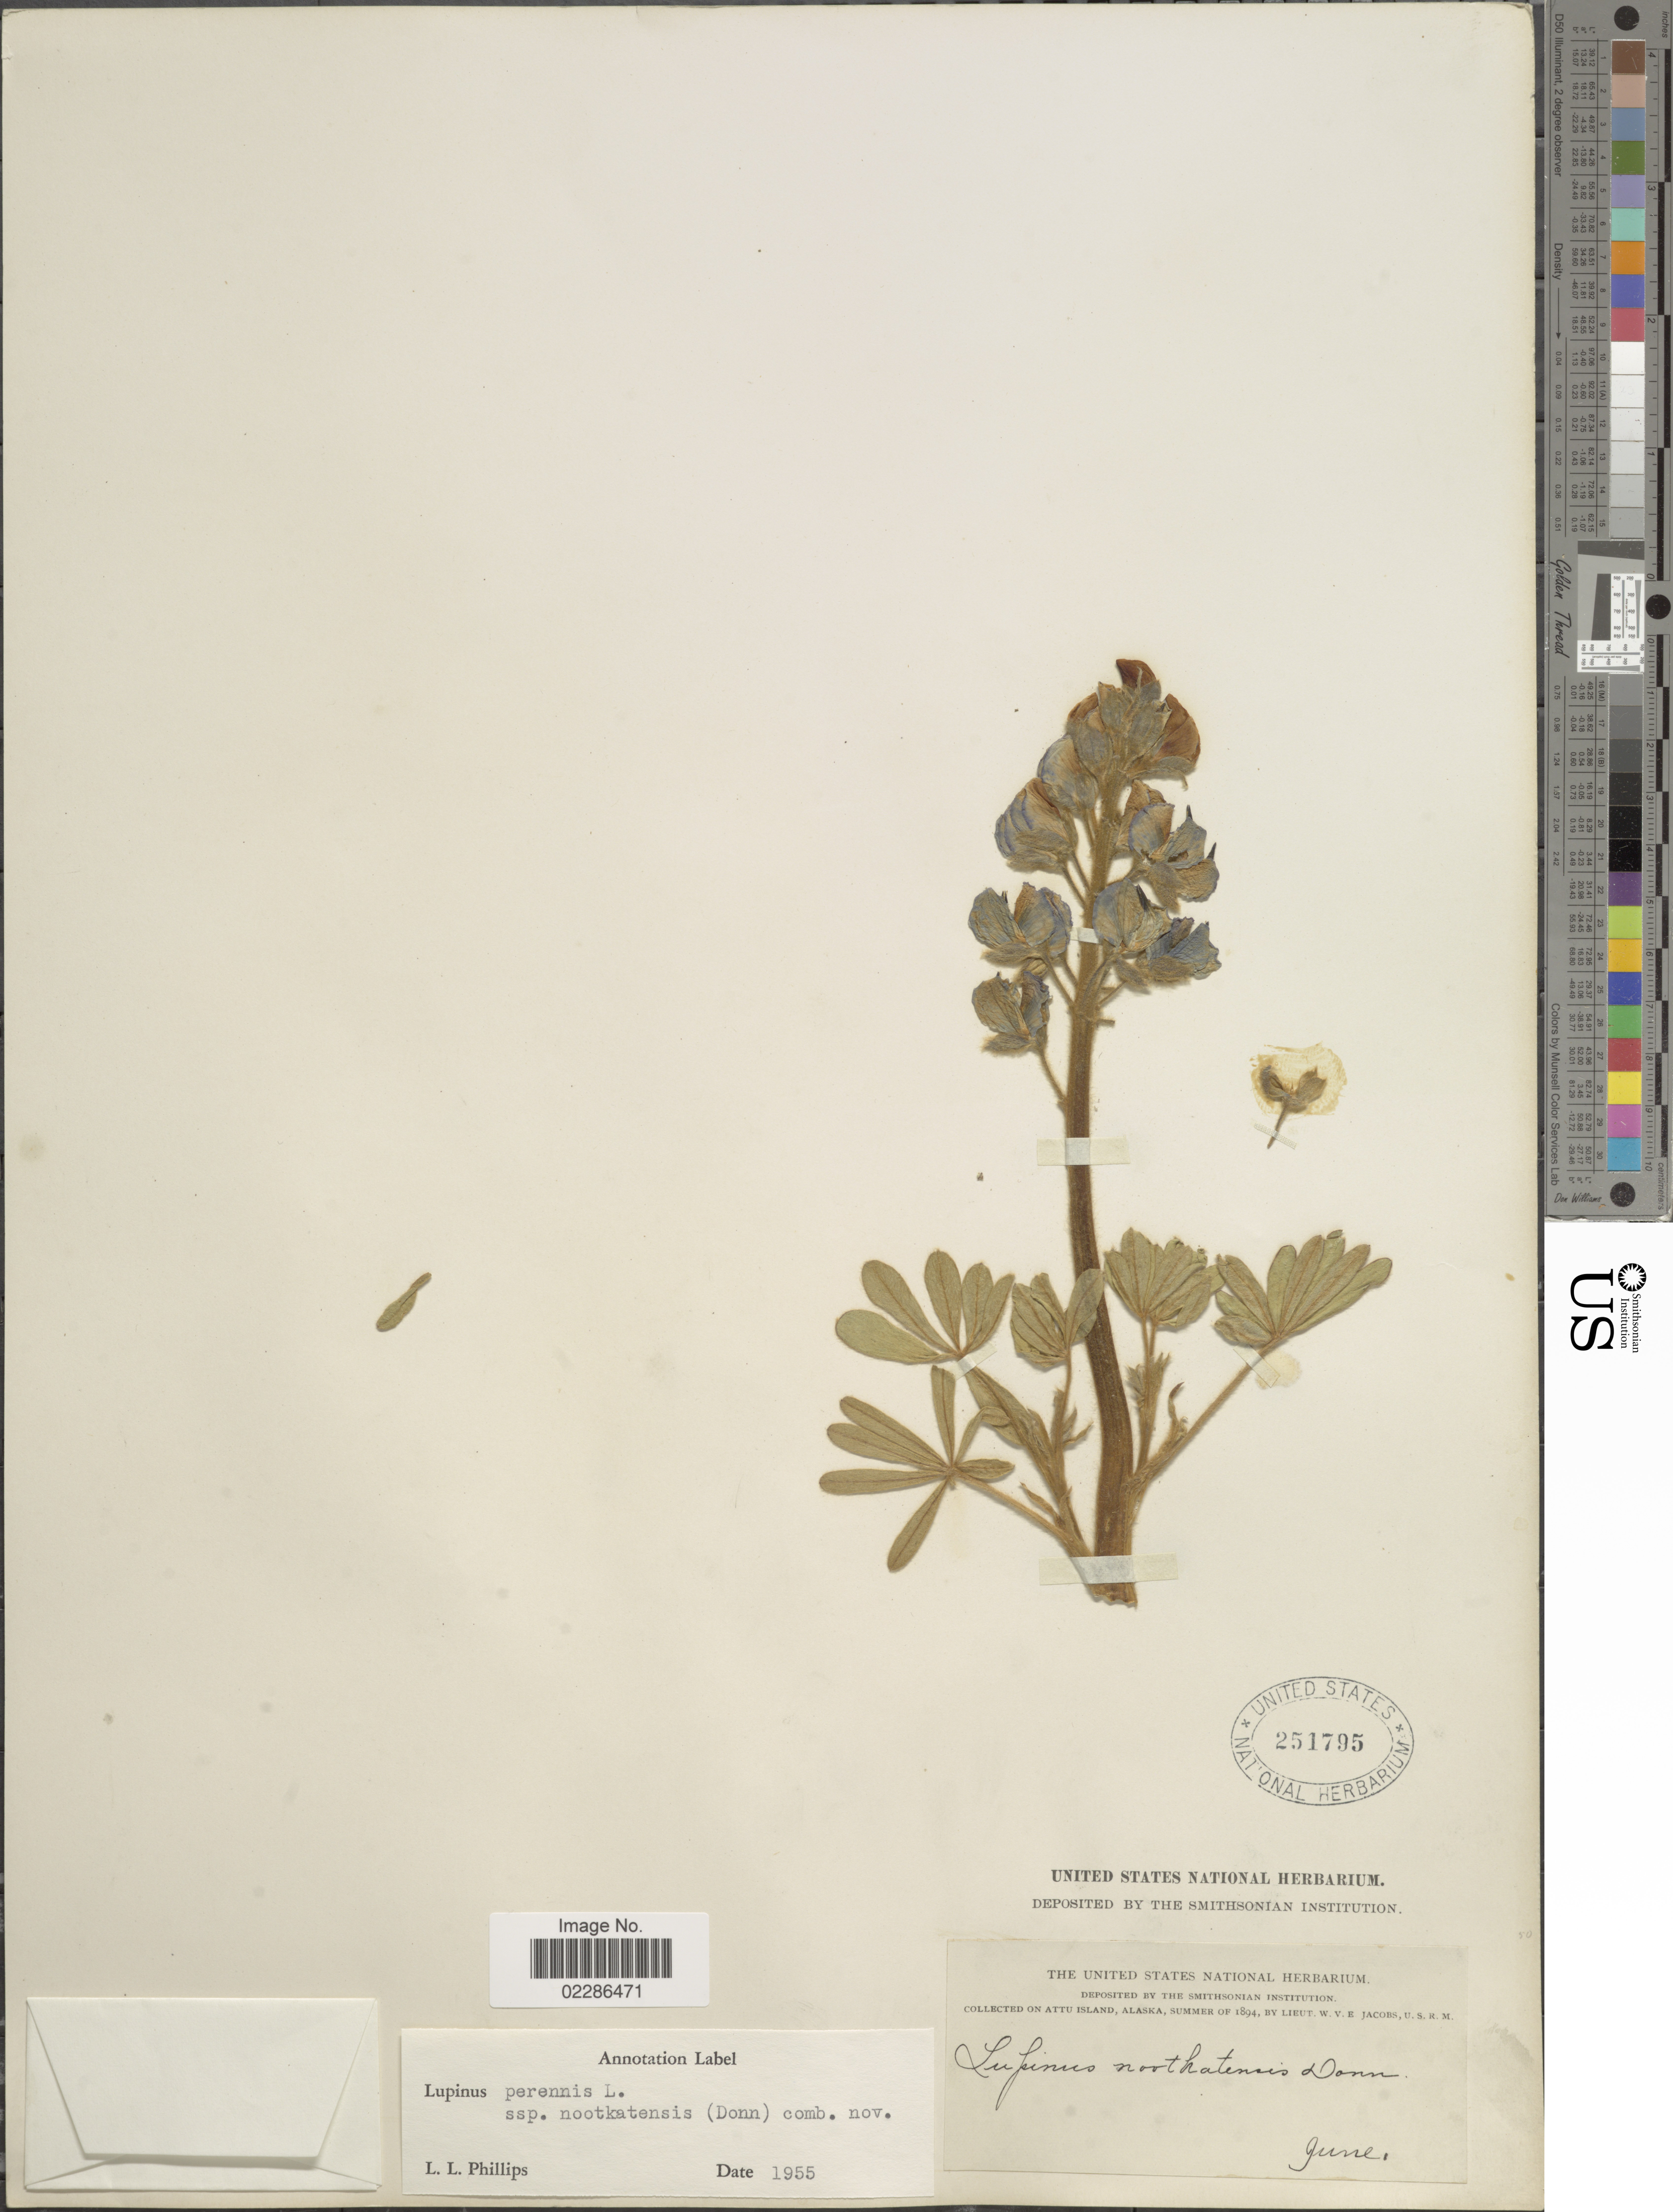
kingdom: Plantae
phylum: Tracheophyta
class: Magnoliopsida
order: Fabales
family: Fabaceae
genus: Lupinus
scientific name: Lupinus nootkatensis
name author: Donn ex Sims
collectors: W. V. E. Jacobs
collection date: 1894-06-01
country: United States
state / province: Alaska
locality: Attu Island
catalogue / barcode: US 251795